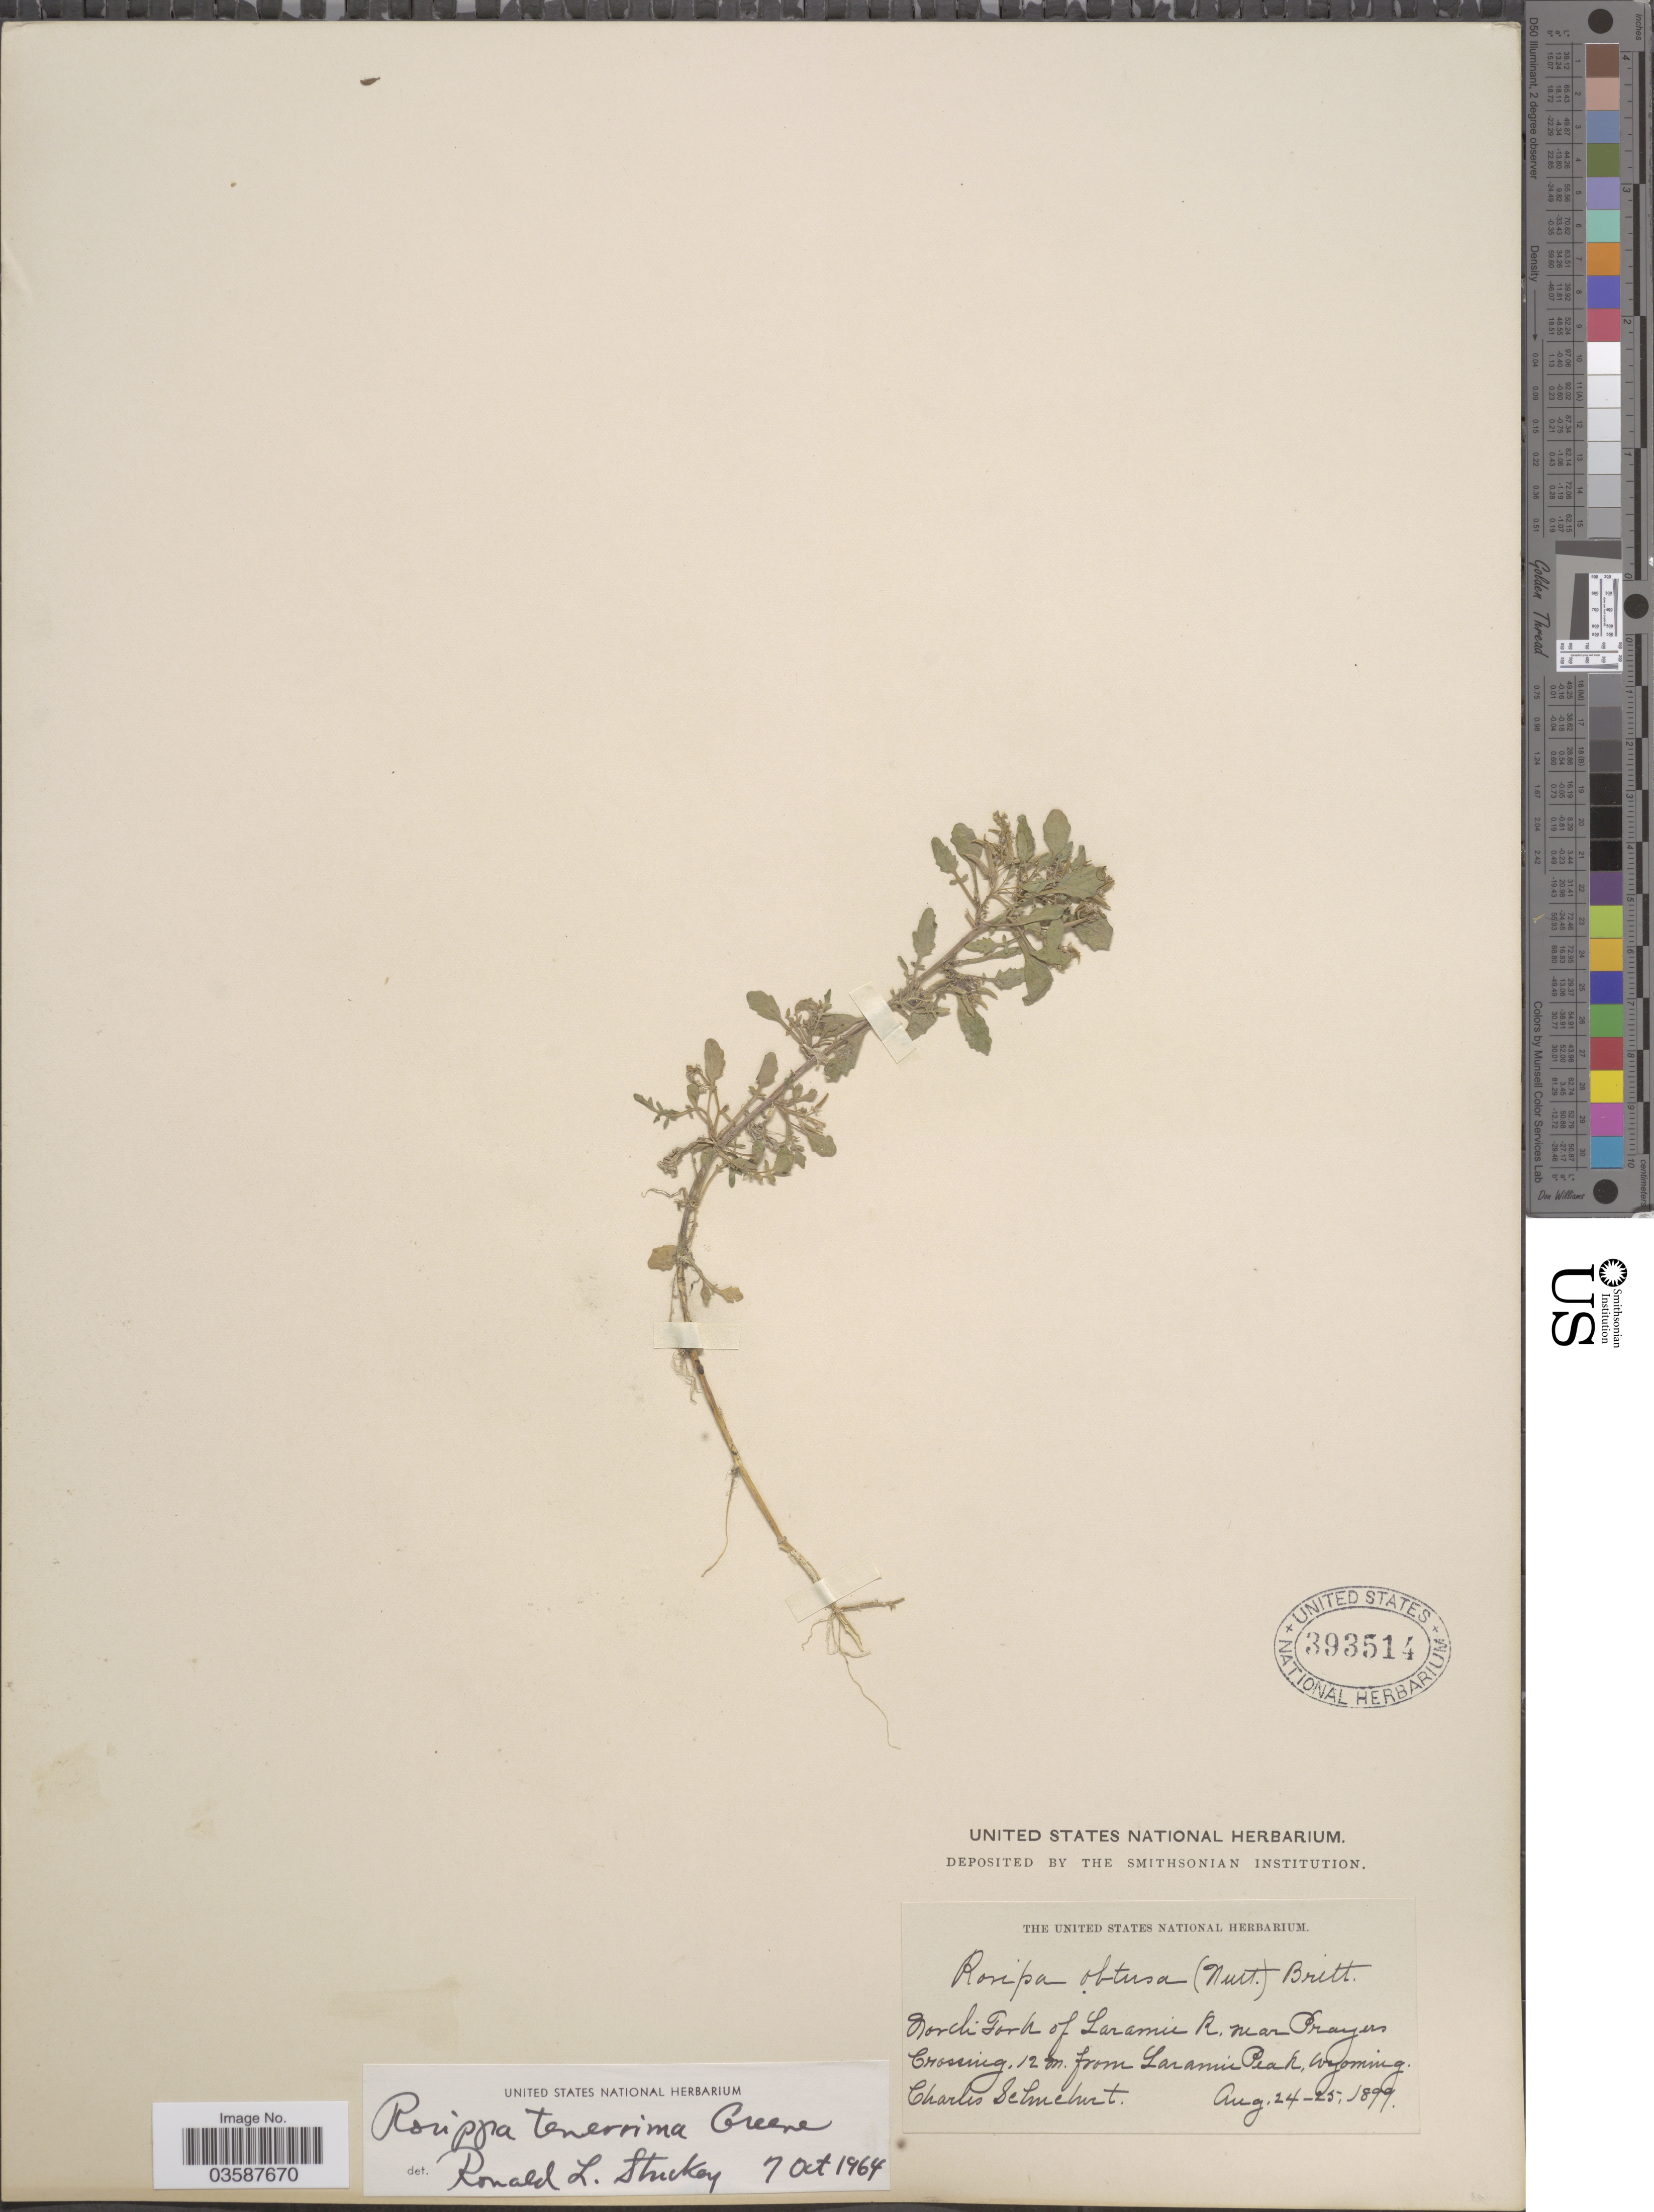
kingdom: Plantae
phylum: Tracheophyta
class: Magnoliopsida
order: Brassicales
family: Brassicaceae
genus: Rorippa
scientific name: Rorippa tenerrima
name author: Greene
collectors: C. Schuchert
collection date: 1899-08-24/1899-08-25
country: United States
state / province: Wyoming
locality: North Fork of Laramie R. near Prayers Crossing, 12 m. from Laramie Peak.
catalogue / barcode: US 393514